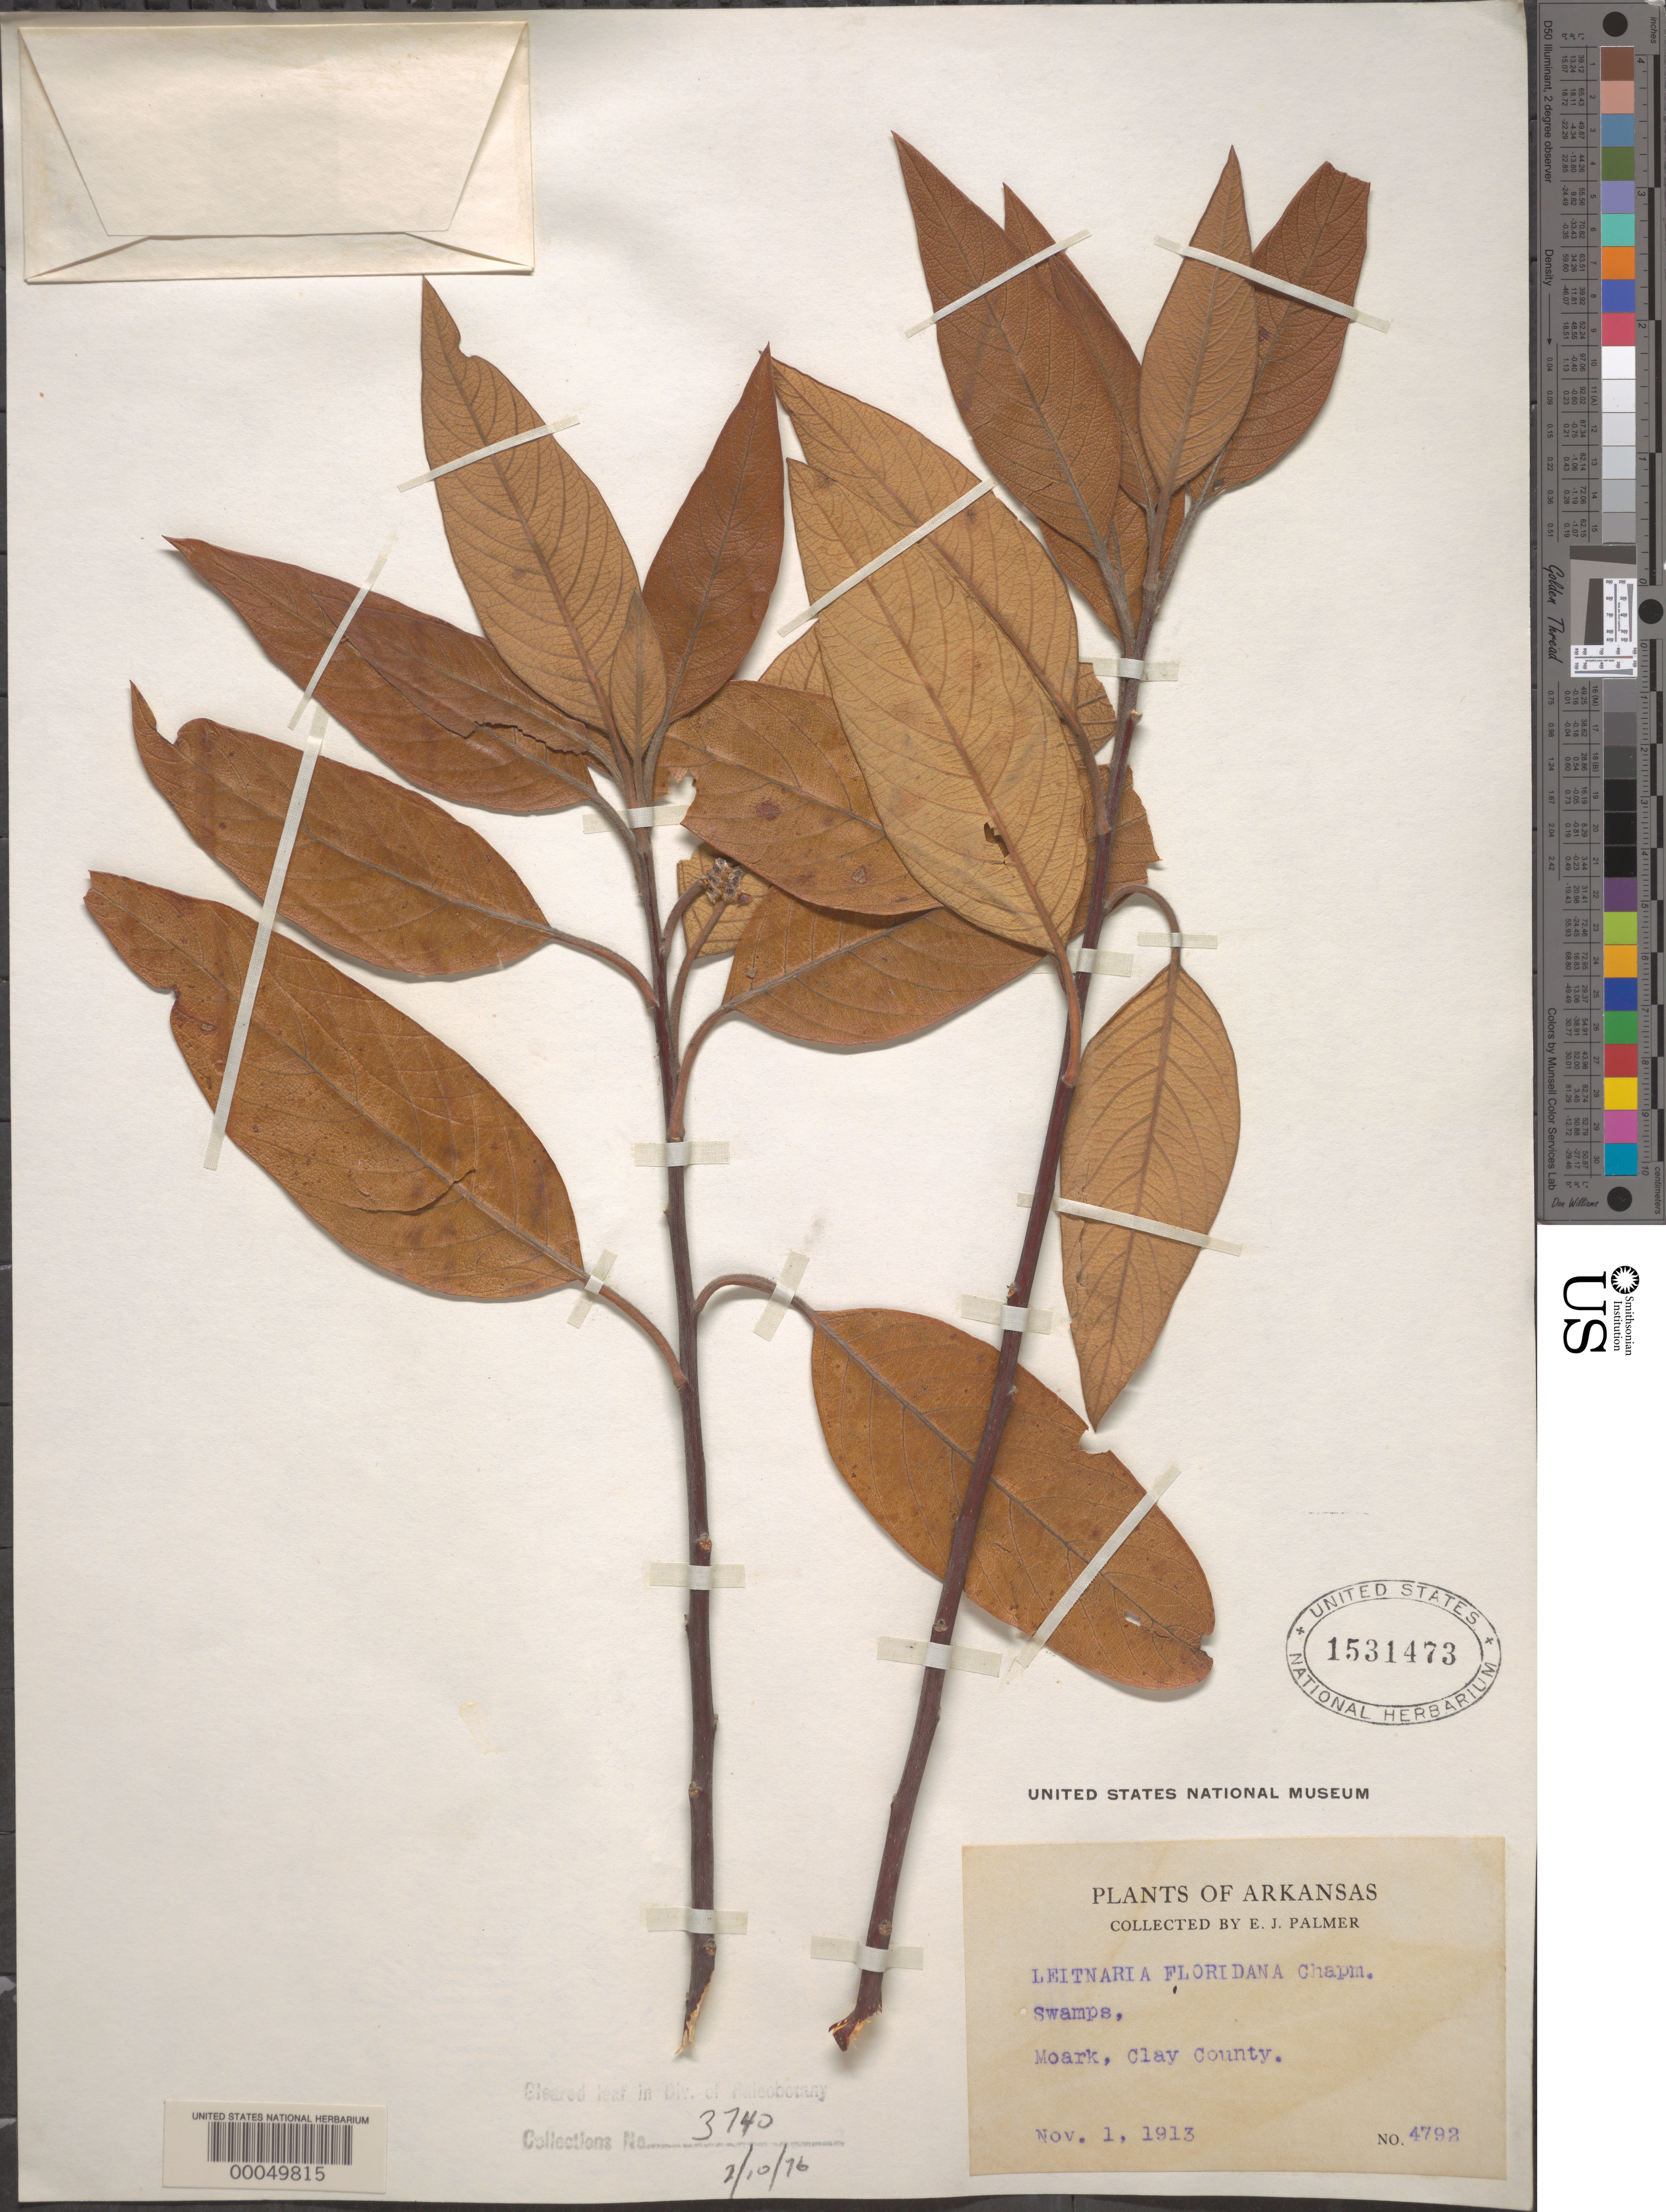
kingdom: Plantae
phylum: Tracheophyta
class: Magnoliopsida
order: Sapindales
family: Simaroubaceae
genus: Leitneria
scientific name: Leitneria floridana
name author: Chapm.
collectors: E. J. Palmer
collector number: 4792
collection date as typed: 01 Nov 1913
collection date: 1913-11-01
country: United States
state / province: Arkansas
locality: Swamps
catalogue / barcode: US 1531473